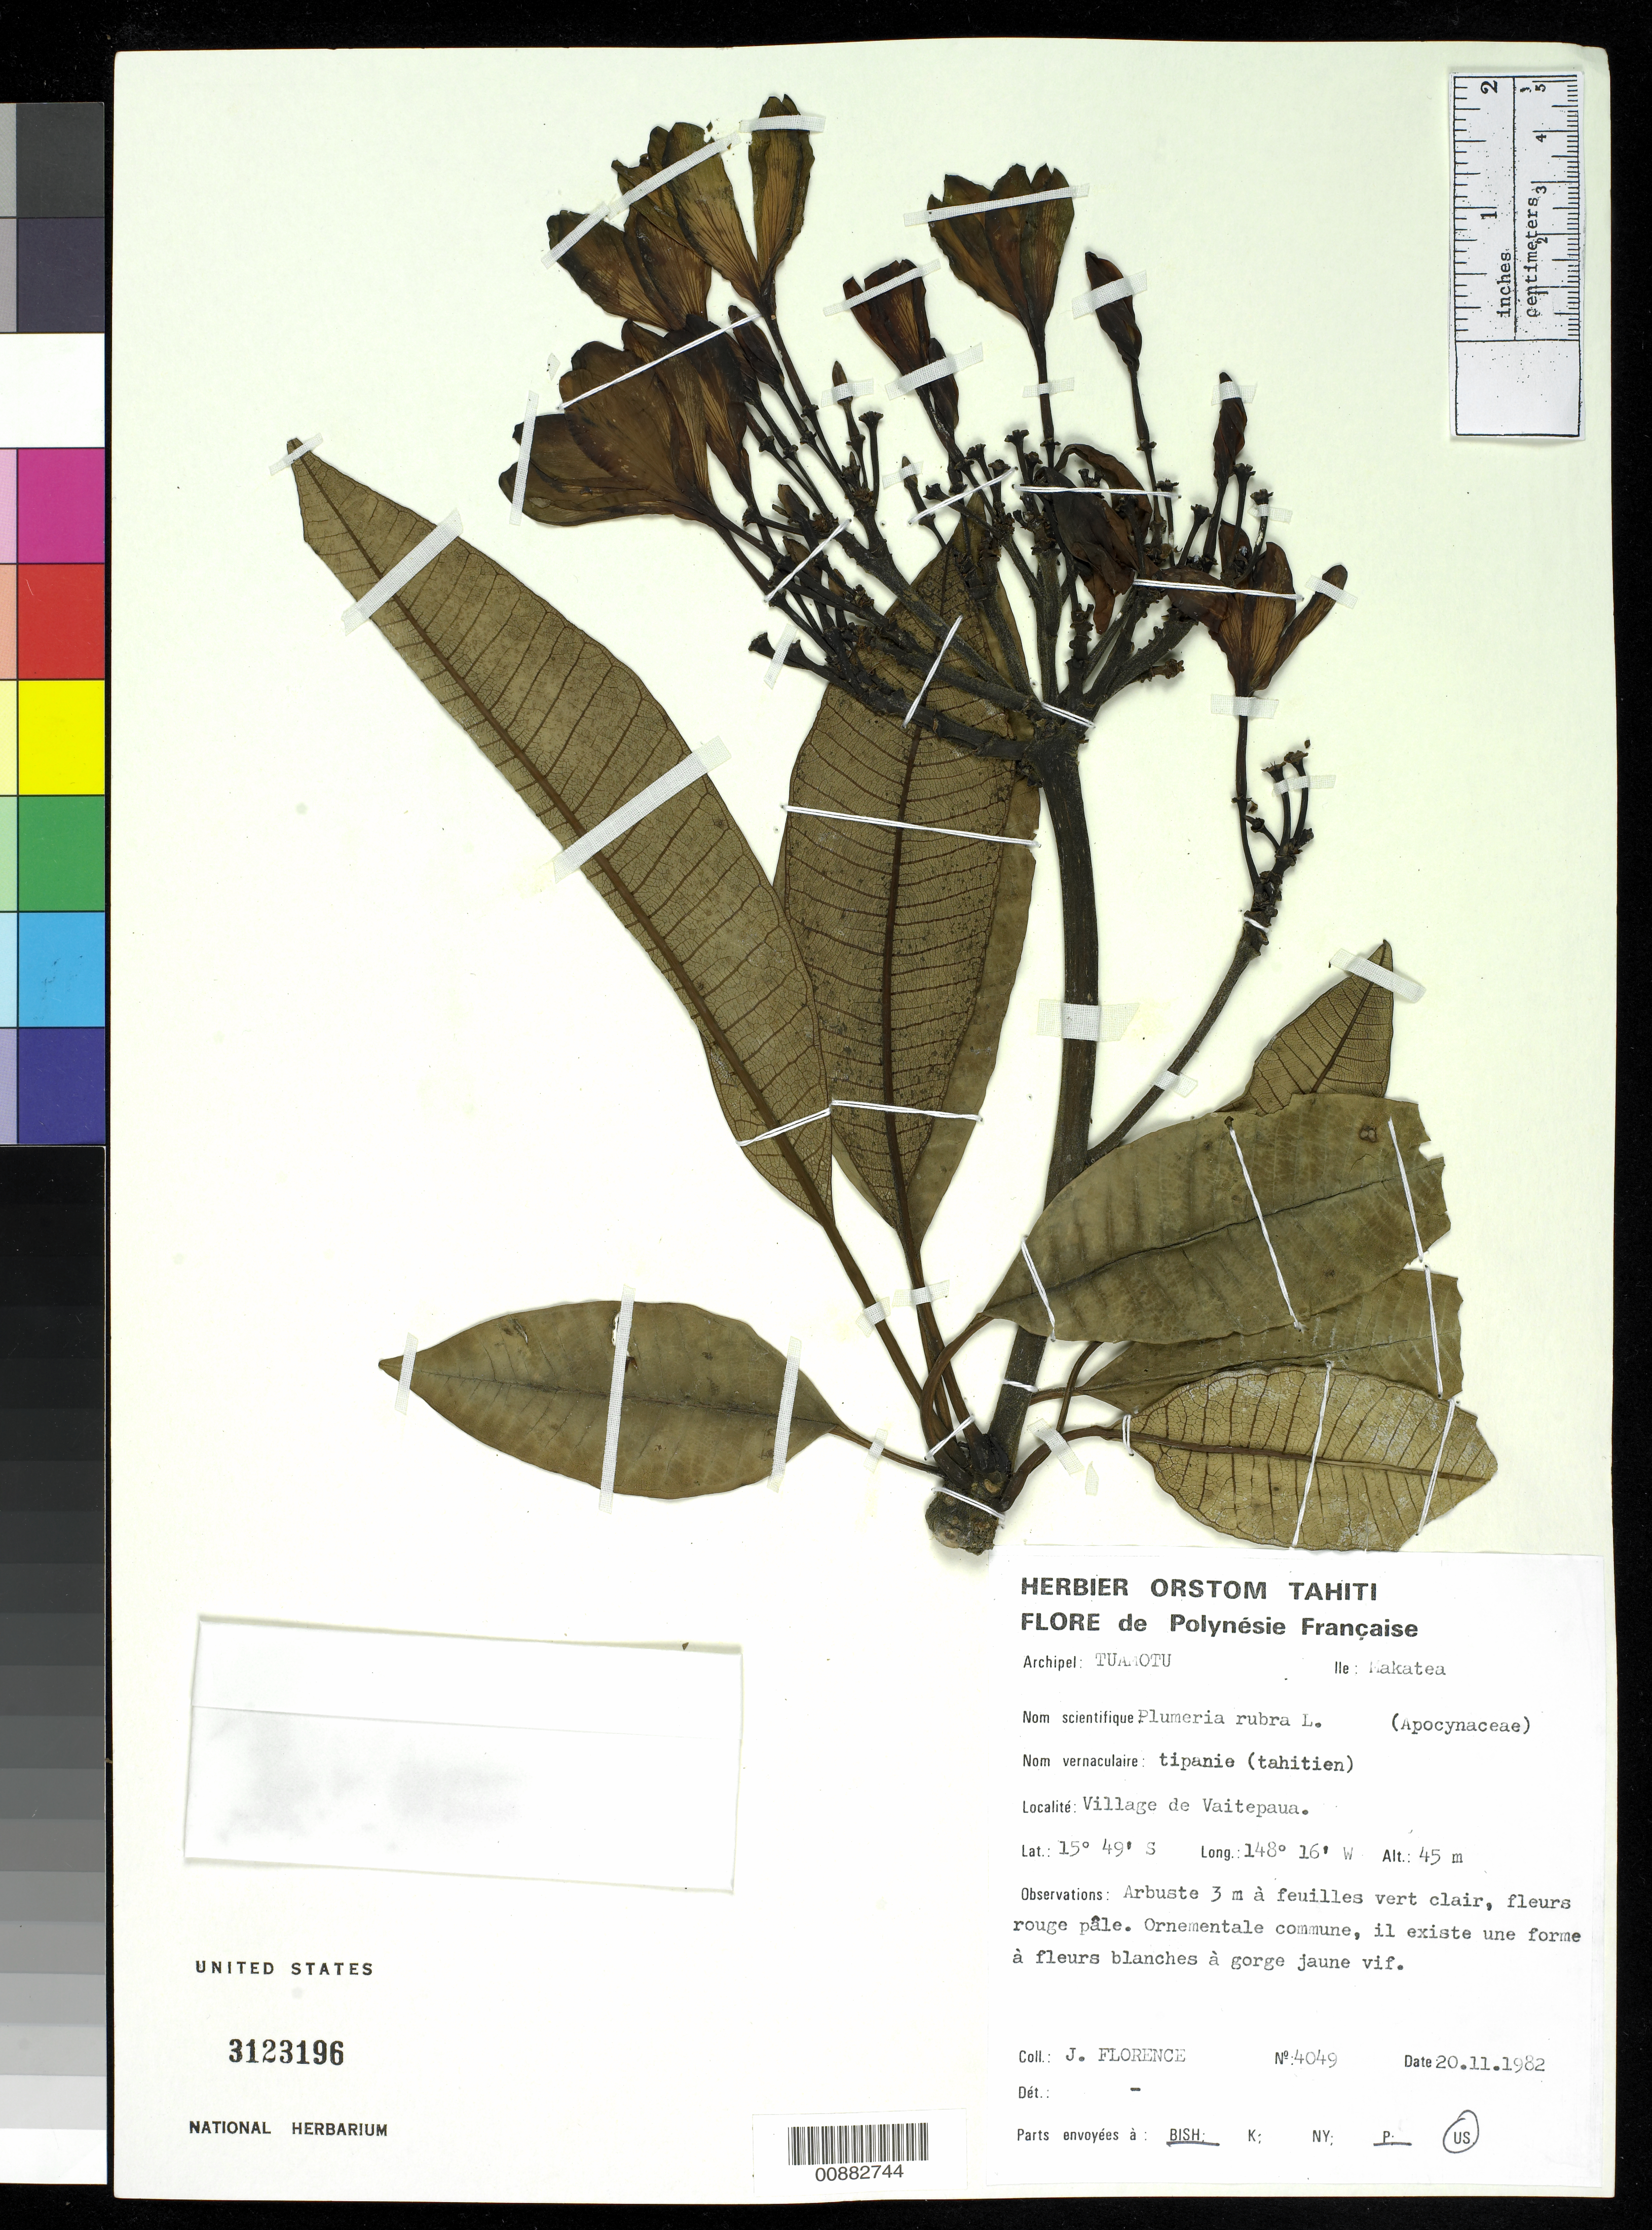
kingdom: Plantae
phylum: Tracheophyta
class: Magnoliopsida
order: Gentianales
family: Apocynaceae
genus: Plumeria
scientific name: Plumeria rubra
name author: L.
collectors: J. Florence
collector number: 4049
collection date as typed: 20 Nov 1982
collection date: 1982-11-20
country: French Polynesia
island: Makatea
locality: Village of Vaitepaua.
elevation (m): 45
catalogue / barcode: US 3123196